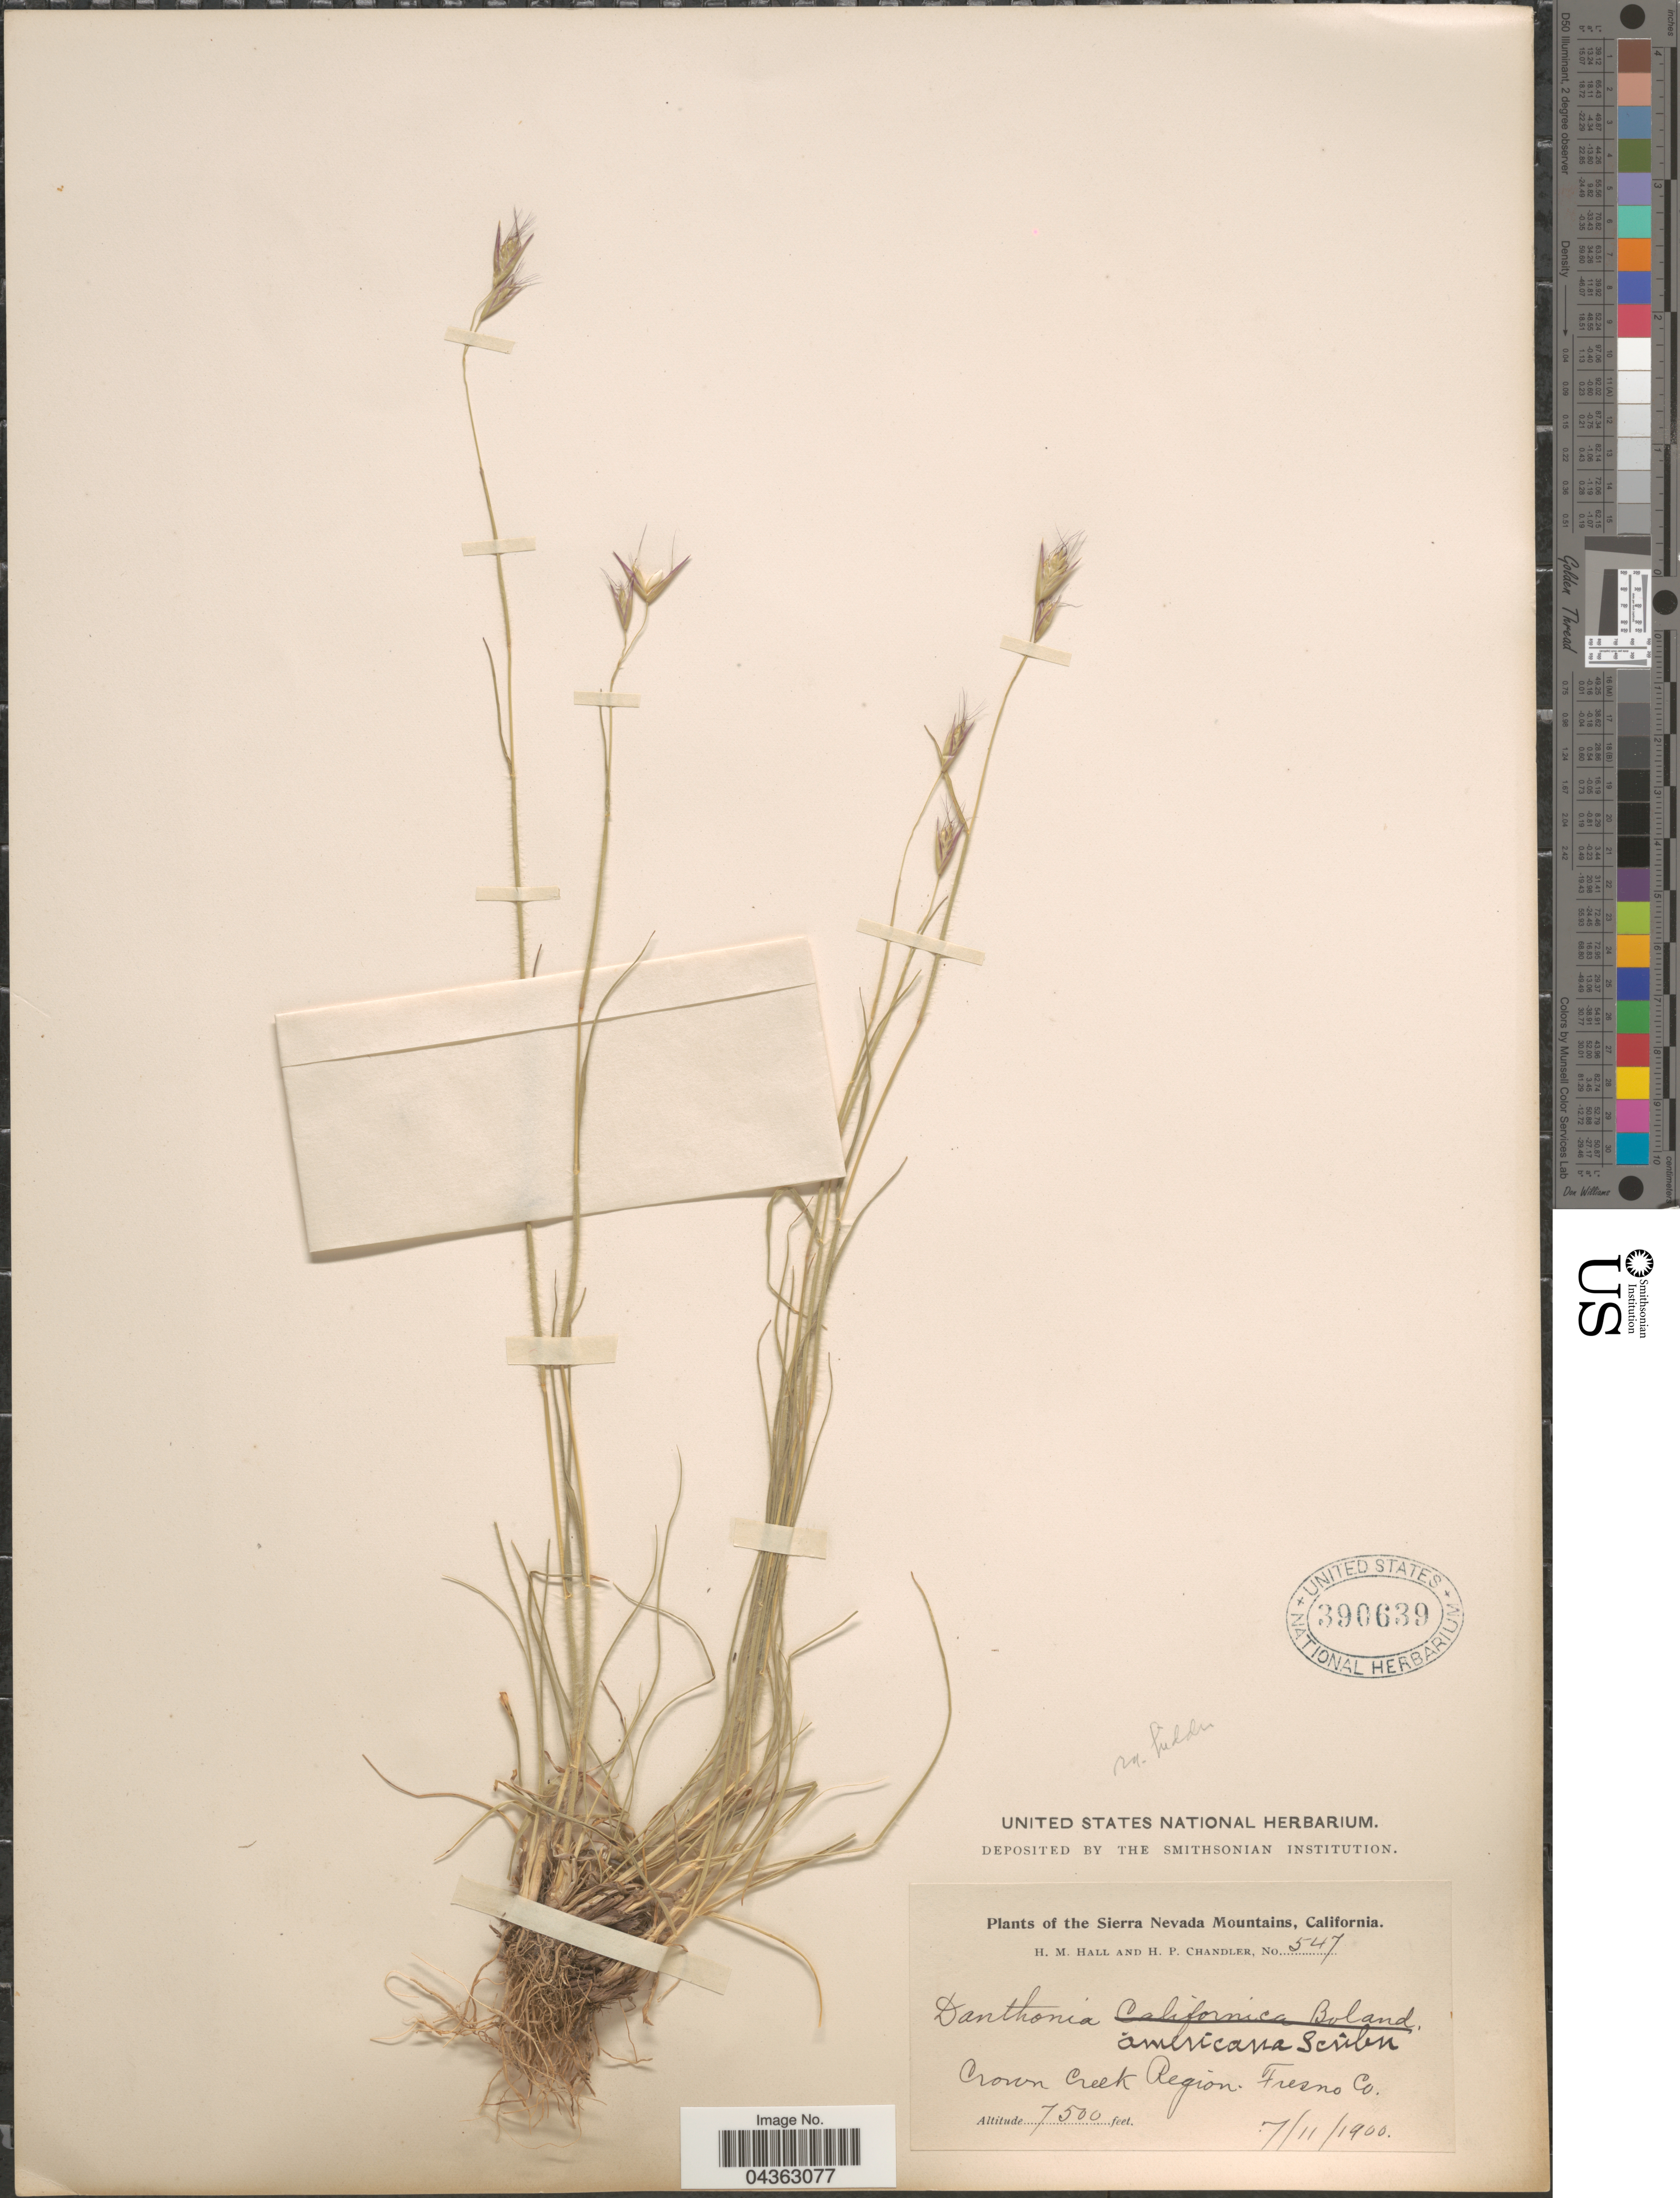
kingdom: Plantae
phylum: Tracheophyta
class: Liliopsida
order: Poales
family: Poaceae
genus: Danthonia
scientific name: Danthonia californica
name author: Bol.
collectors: H. M. Hall & H. Chandler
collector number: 547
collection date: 1900-07-11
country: United States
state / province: California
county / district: Fresno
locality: Sierra Nevada Mountains. Crown Creek Region. Fresno Co.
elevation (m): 2286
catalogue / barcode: US 390639